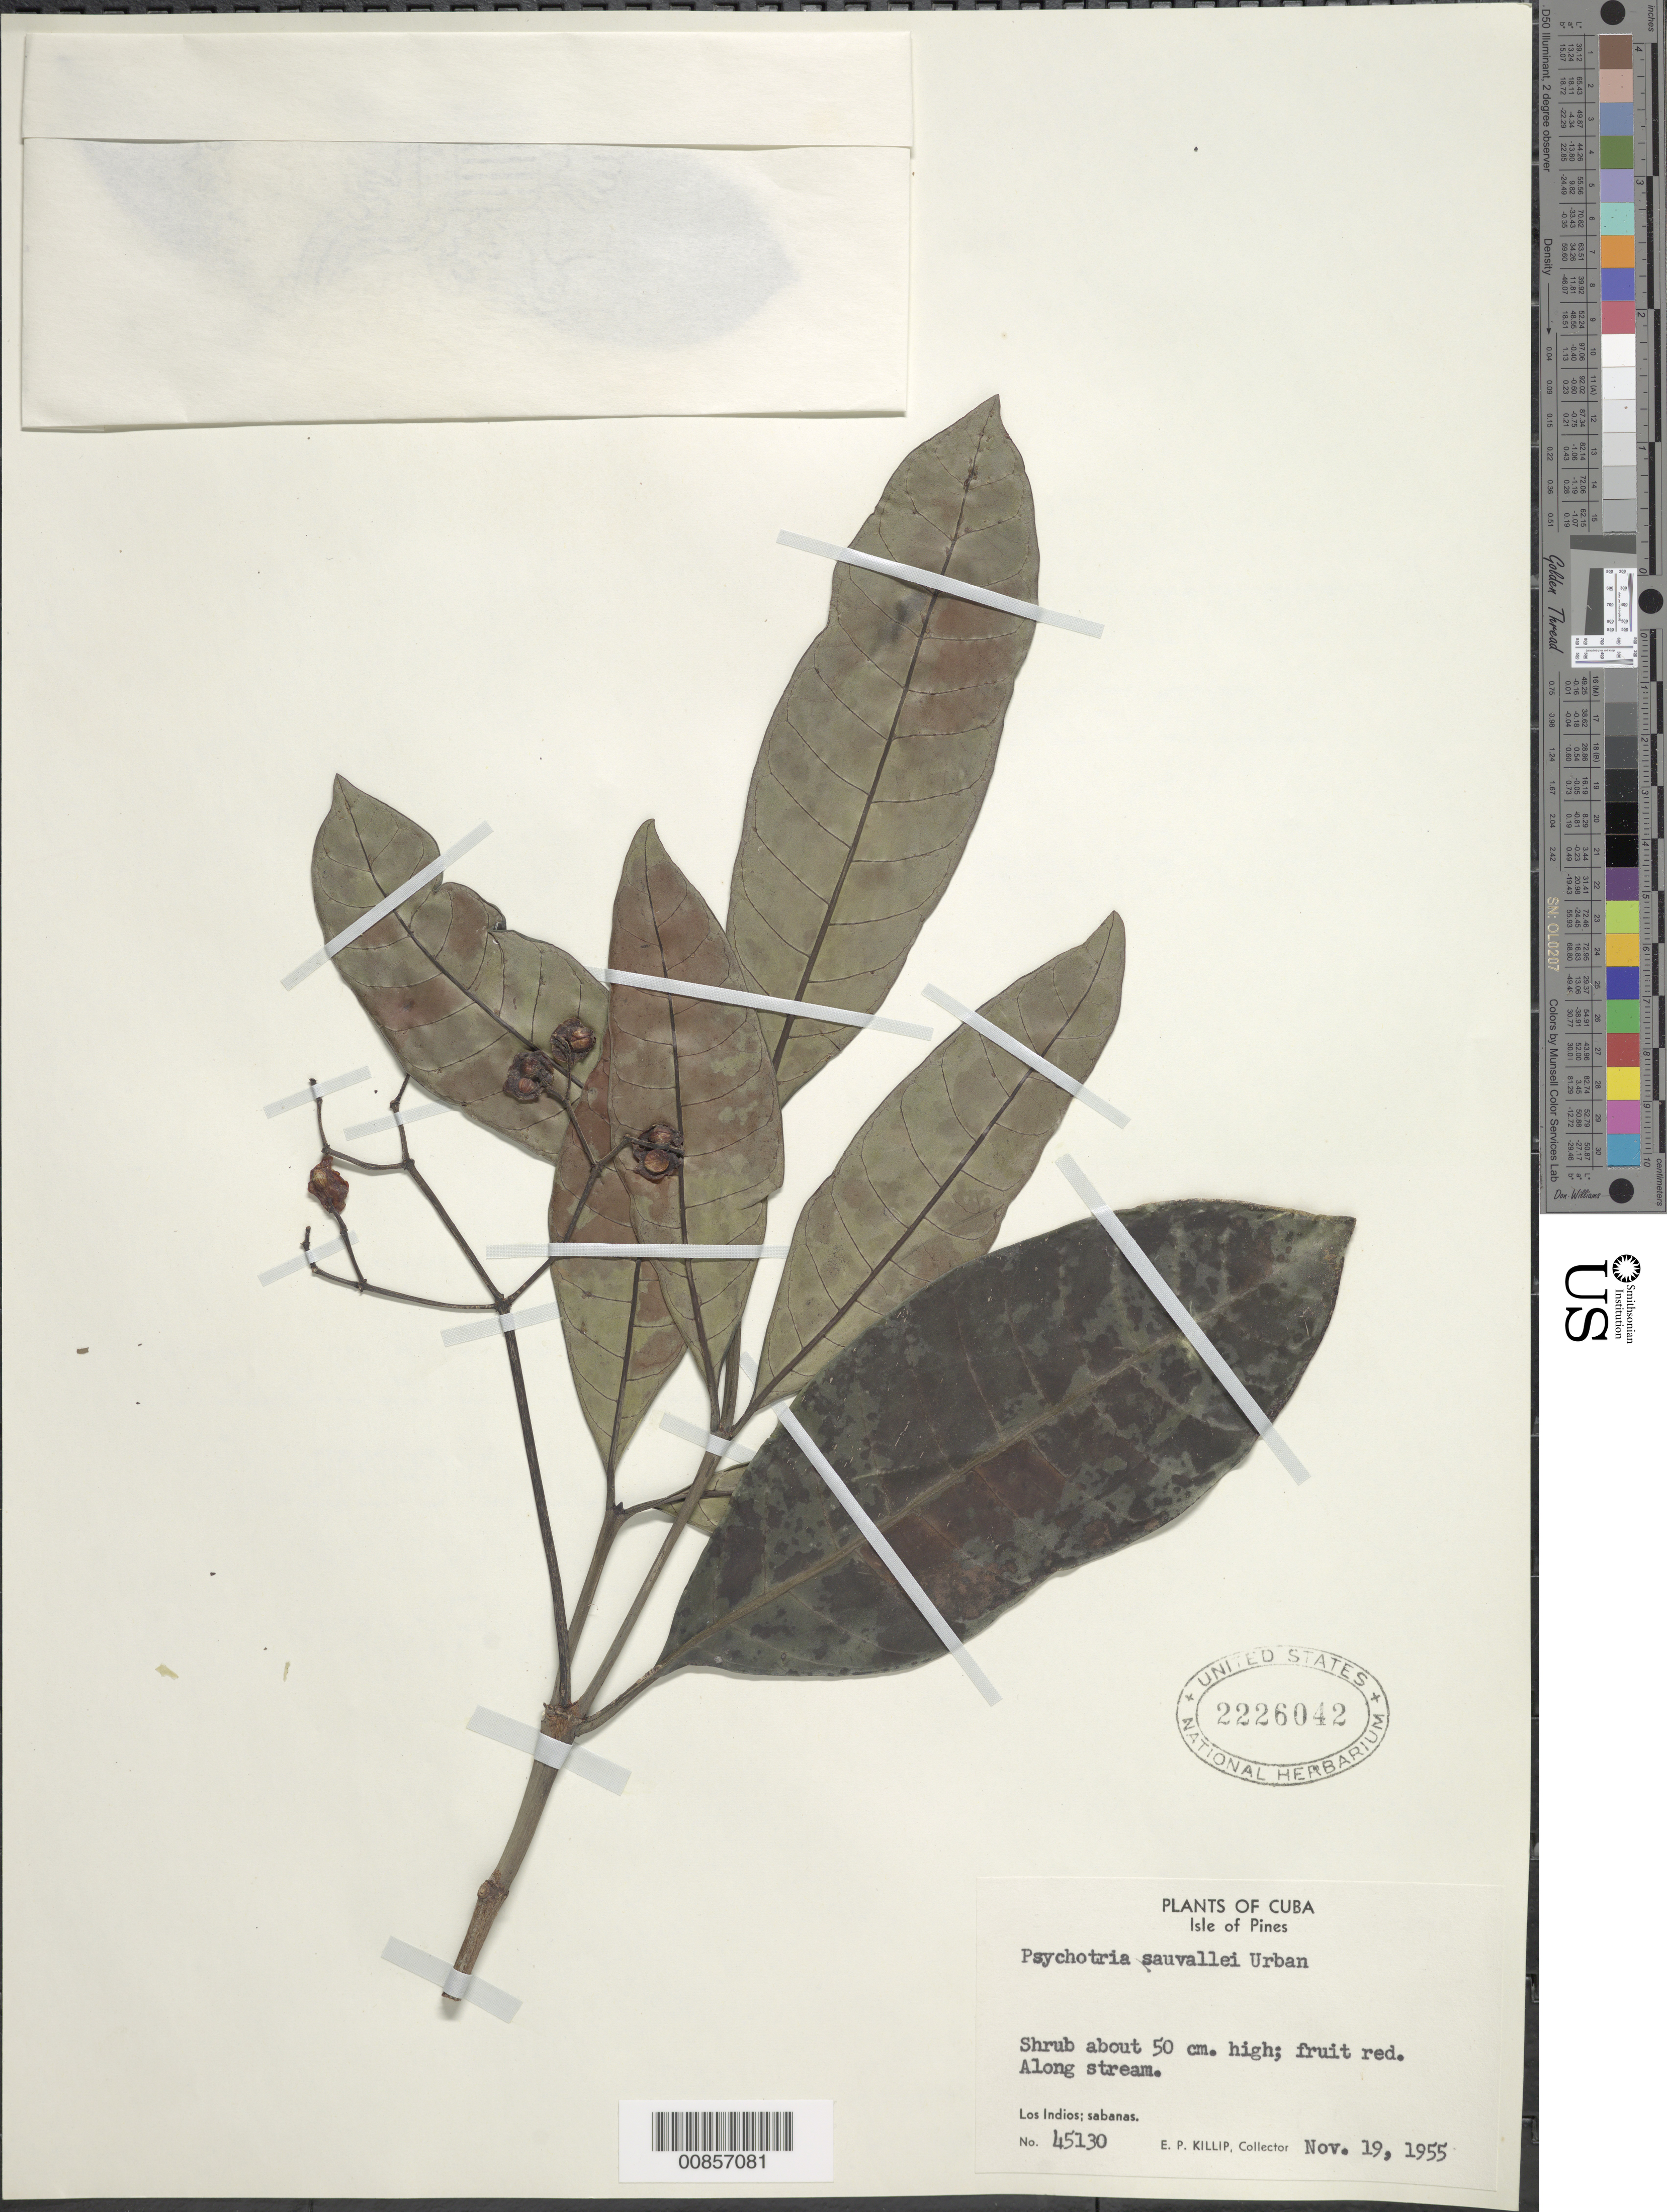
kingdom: Plantae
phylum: Tracheophyta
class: Magnoliopsida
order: Gentianales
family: Rubiaceae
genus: Psychotria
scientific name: Psychotria sauvallei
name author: Urb.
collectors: E. P. Killip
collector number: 45130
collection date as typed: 19 Nov 1955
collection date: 1955-11-19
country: Cuba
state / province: Isla de La Juventud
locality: Los Indios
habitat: Sabanas; along stream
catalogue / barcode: US 2226042